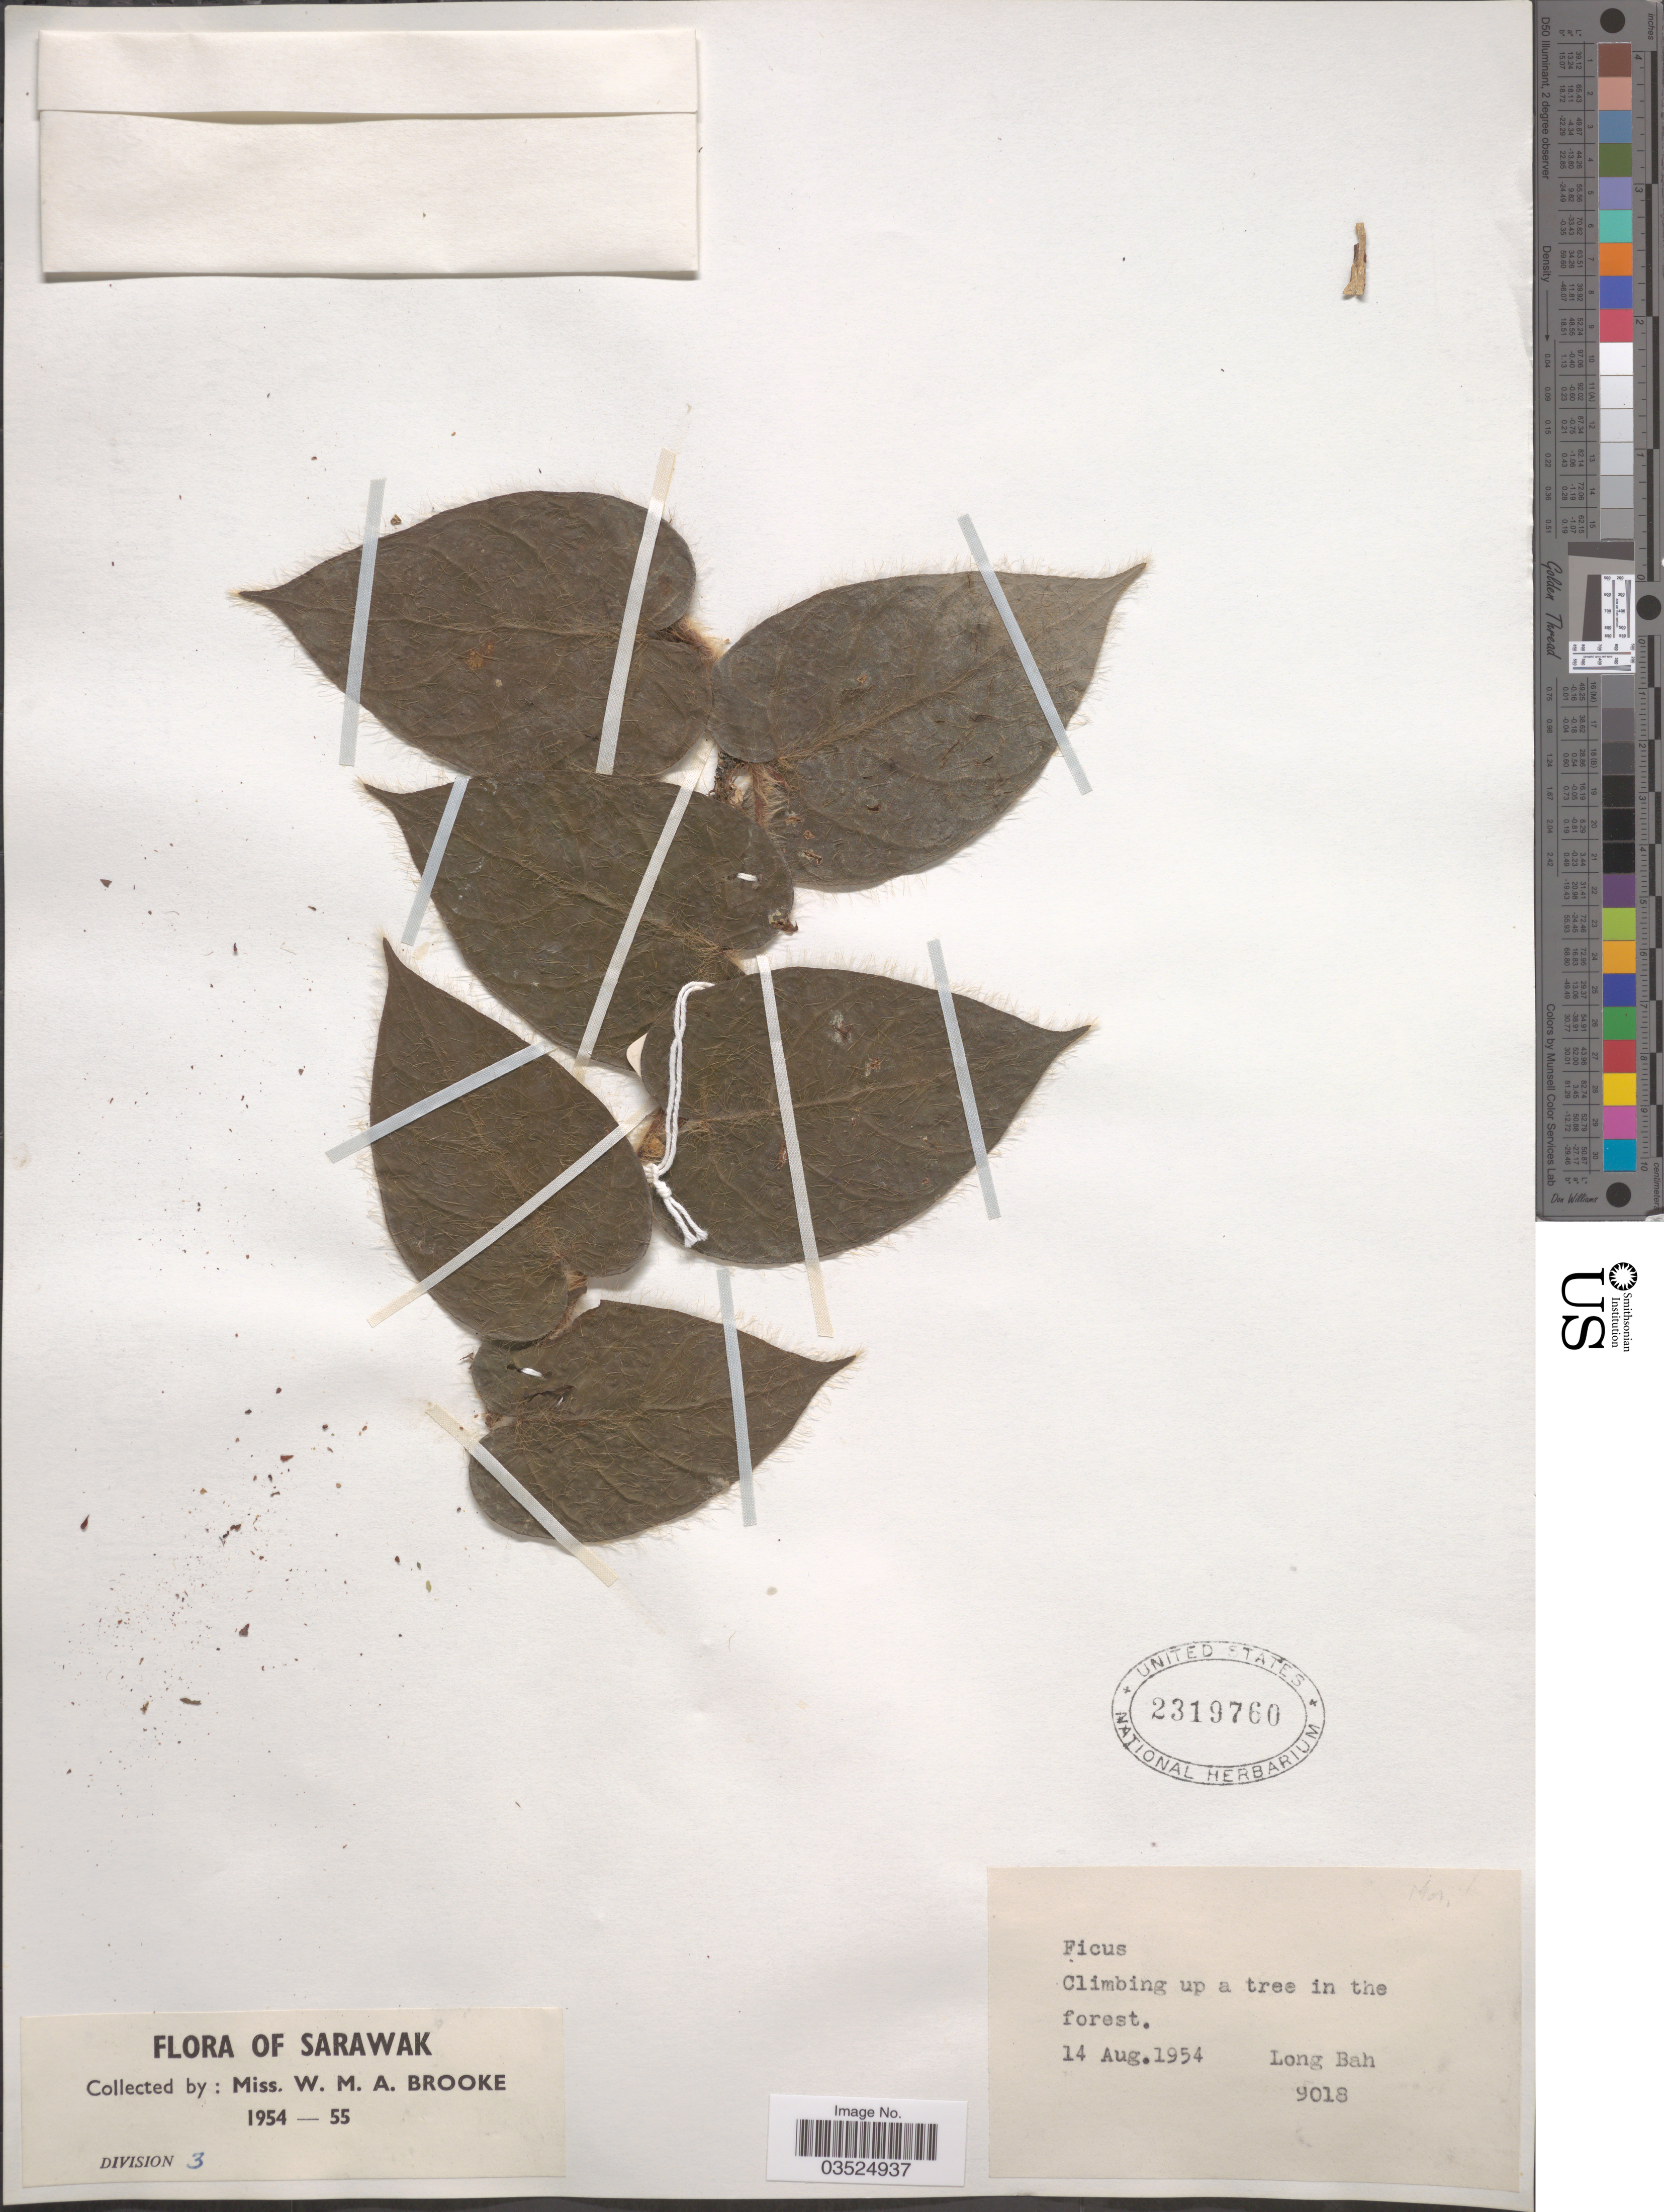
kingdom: Plantae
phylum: Tracheophyta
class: Magnoliopsida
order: Rosales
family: Moraceae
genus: Ficus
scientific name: Ficus sp.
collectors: W. Brooke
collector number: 9018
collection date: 1954-08-14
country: Malaysia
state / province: Sarawak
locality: Long Bah.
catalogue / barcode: US 2319760